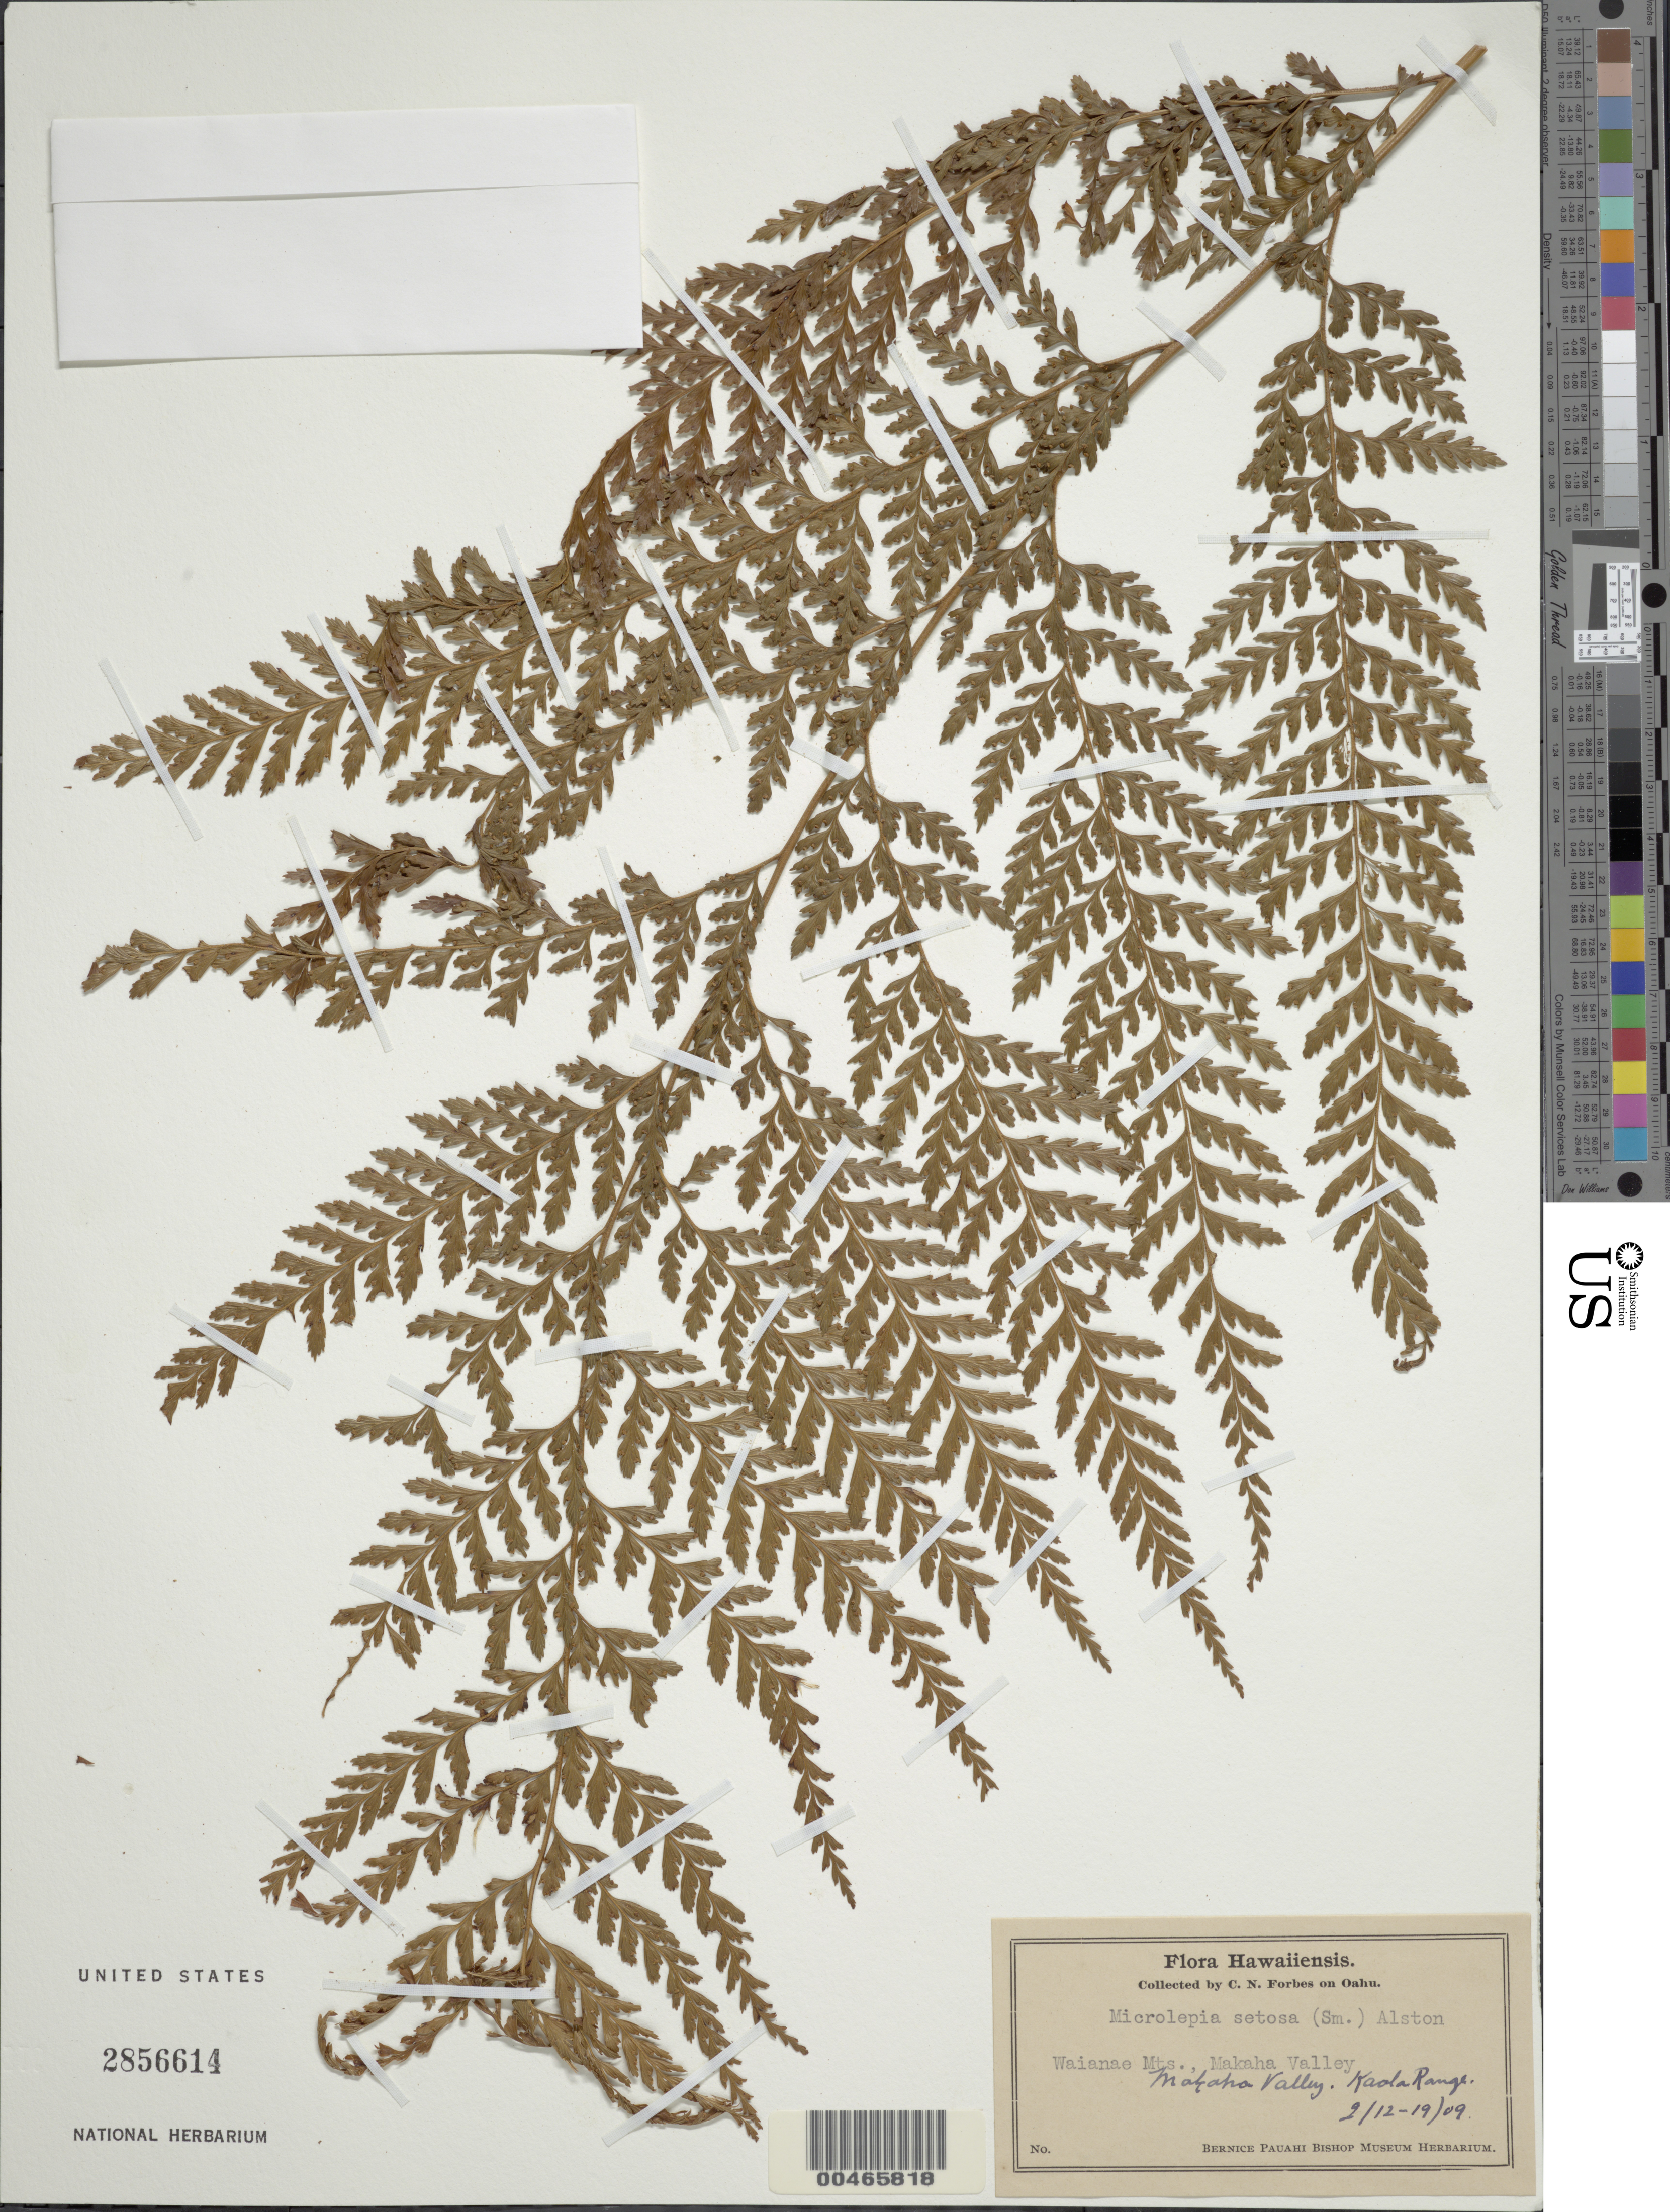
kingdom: Plantae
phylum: Tracheophyta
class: Polypodiopsida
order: Polypodiales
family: Dennstaedtiaceae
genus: Microlepia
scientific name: Microlepia strigosa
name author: (Thunb.) J. Presl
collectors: C. N. Forbes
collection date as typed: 12 Feb 1909 to 19 Feb 1909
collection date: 1909-02-12/1909-02-19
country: United States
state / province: Hawaii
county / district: Honolulu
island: Oahu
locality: Waianae Mts., Makaha Valley, Kaala Range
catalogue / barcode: US 2856614